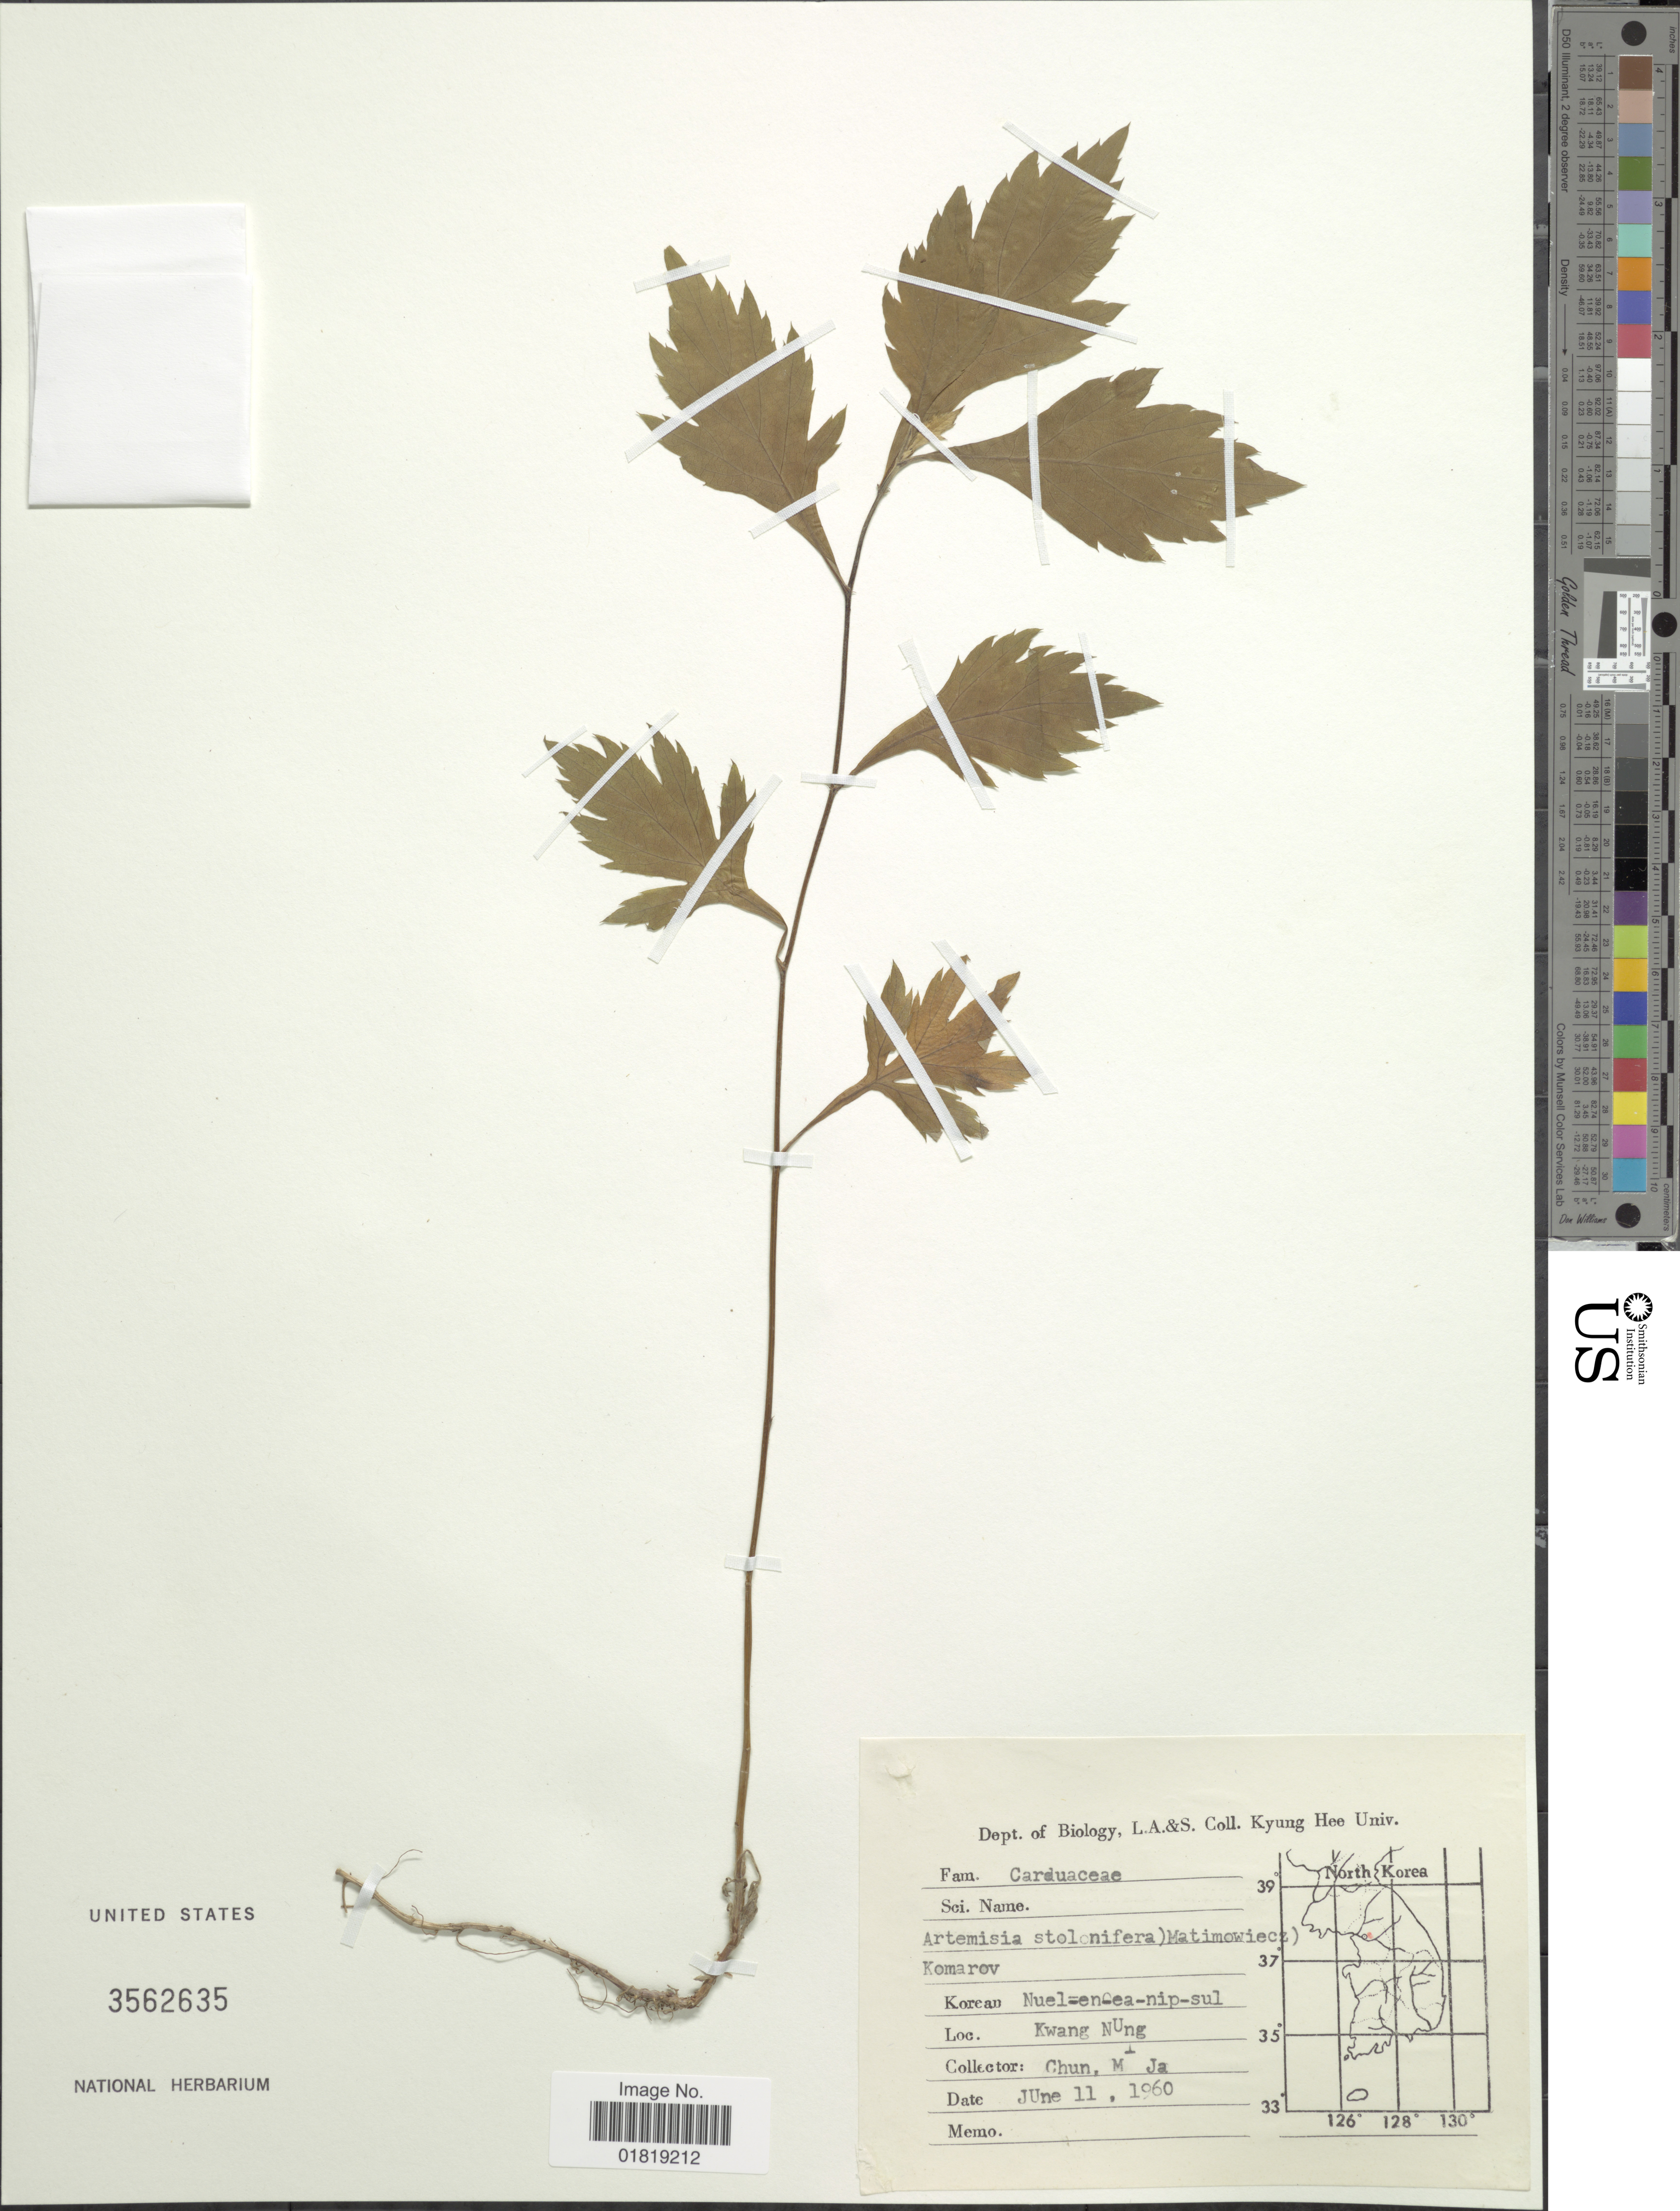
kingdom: Plantae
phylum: Tracheophyta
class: Magnoliopsida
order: Asterales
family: Asteraceae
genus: Artemisia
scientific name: Artemisia stolonifera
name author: Kom.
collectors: M. Chun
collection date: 1960-06-11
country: South Korea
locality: Kwang Nung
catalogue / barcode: US 3562635